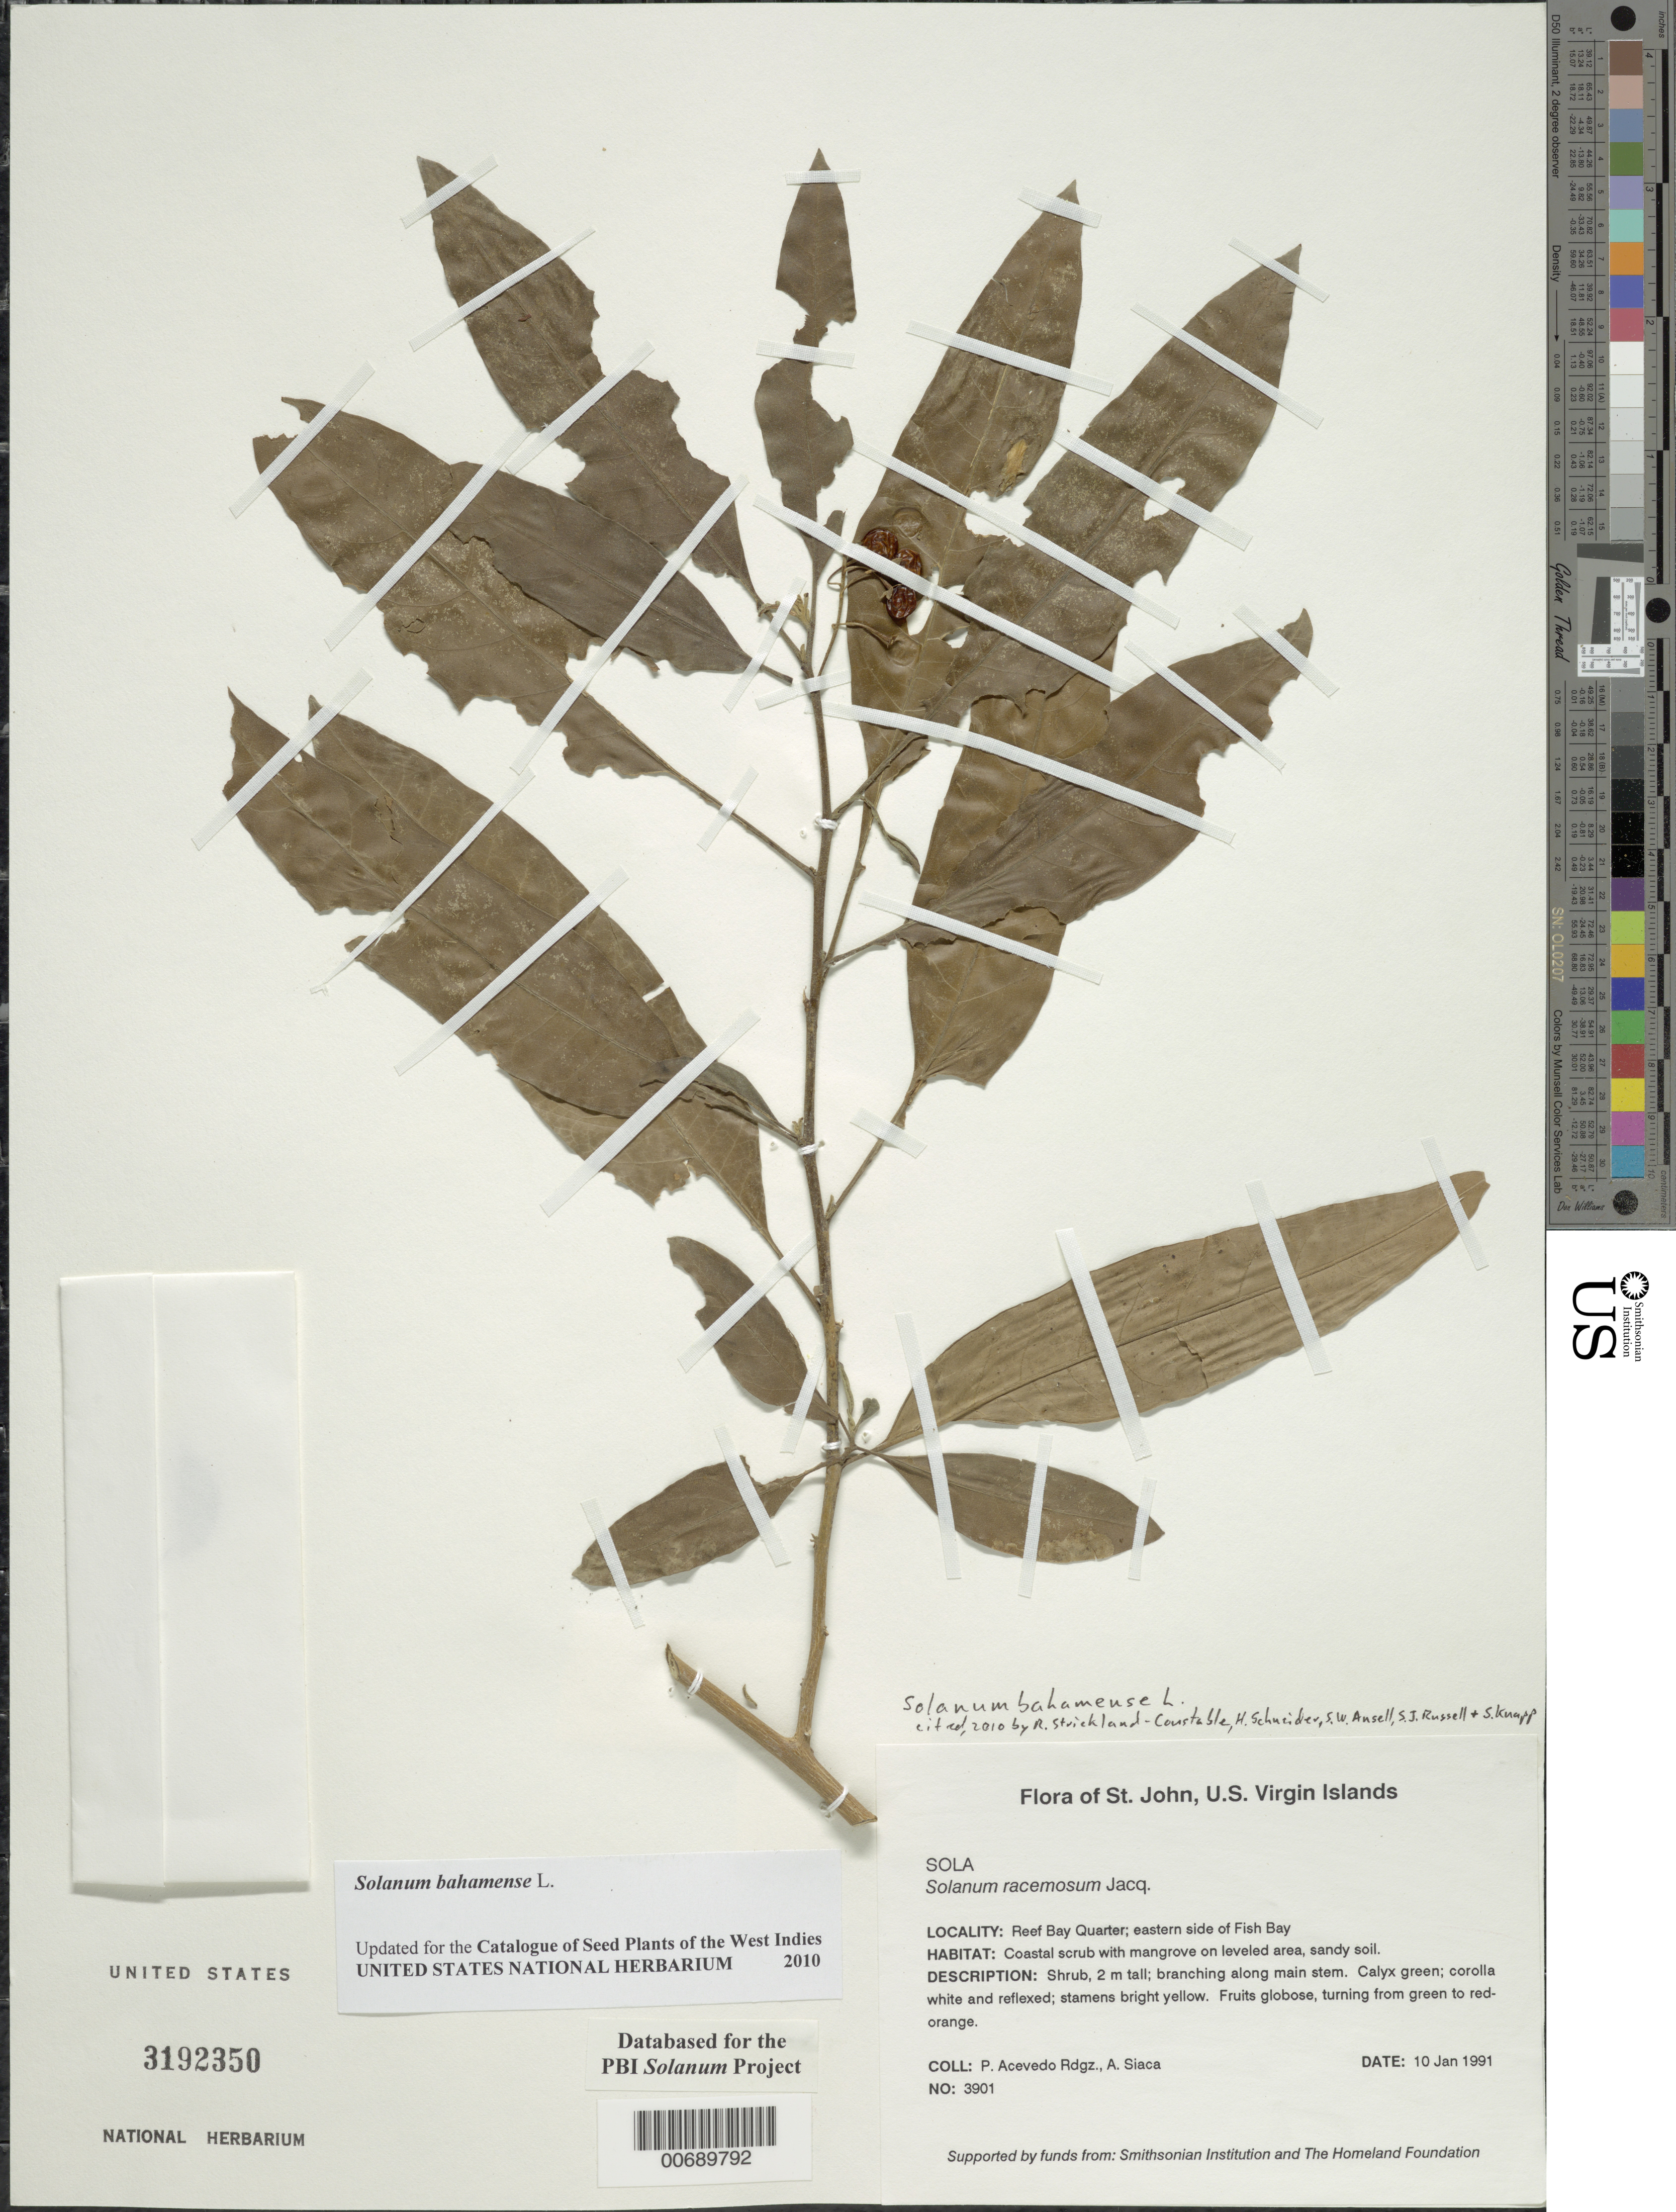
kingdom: Plantae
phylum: Tracheophyta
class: Magnoliopsida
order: Solanales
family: Solanaceae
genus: Solanum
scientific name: Solanum bahamense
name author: L.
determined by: Strickland, R.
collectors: P. Acevedo-Rodr. & A. Siaca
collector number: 3901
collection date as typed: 10 Jan 1991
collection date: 1991-01-10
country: U.S. Virgin Islands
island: St. John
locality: Reef Bay Quarter; eastern side of Fish Bay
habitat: Coastal scrub with mangrove on leveled area, sandy soil.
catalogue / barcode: US 3192350